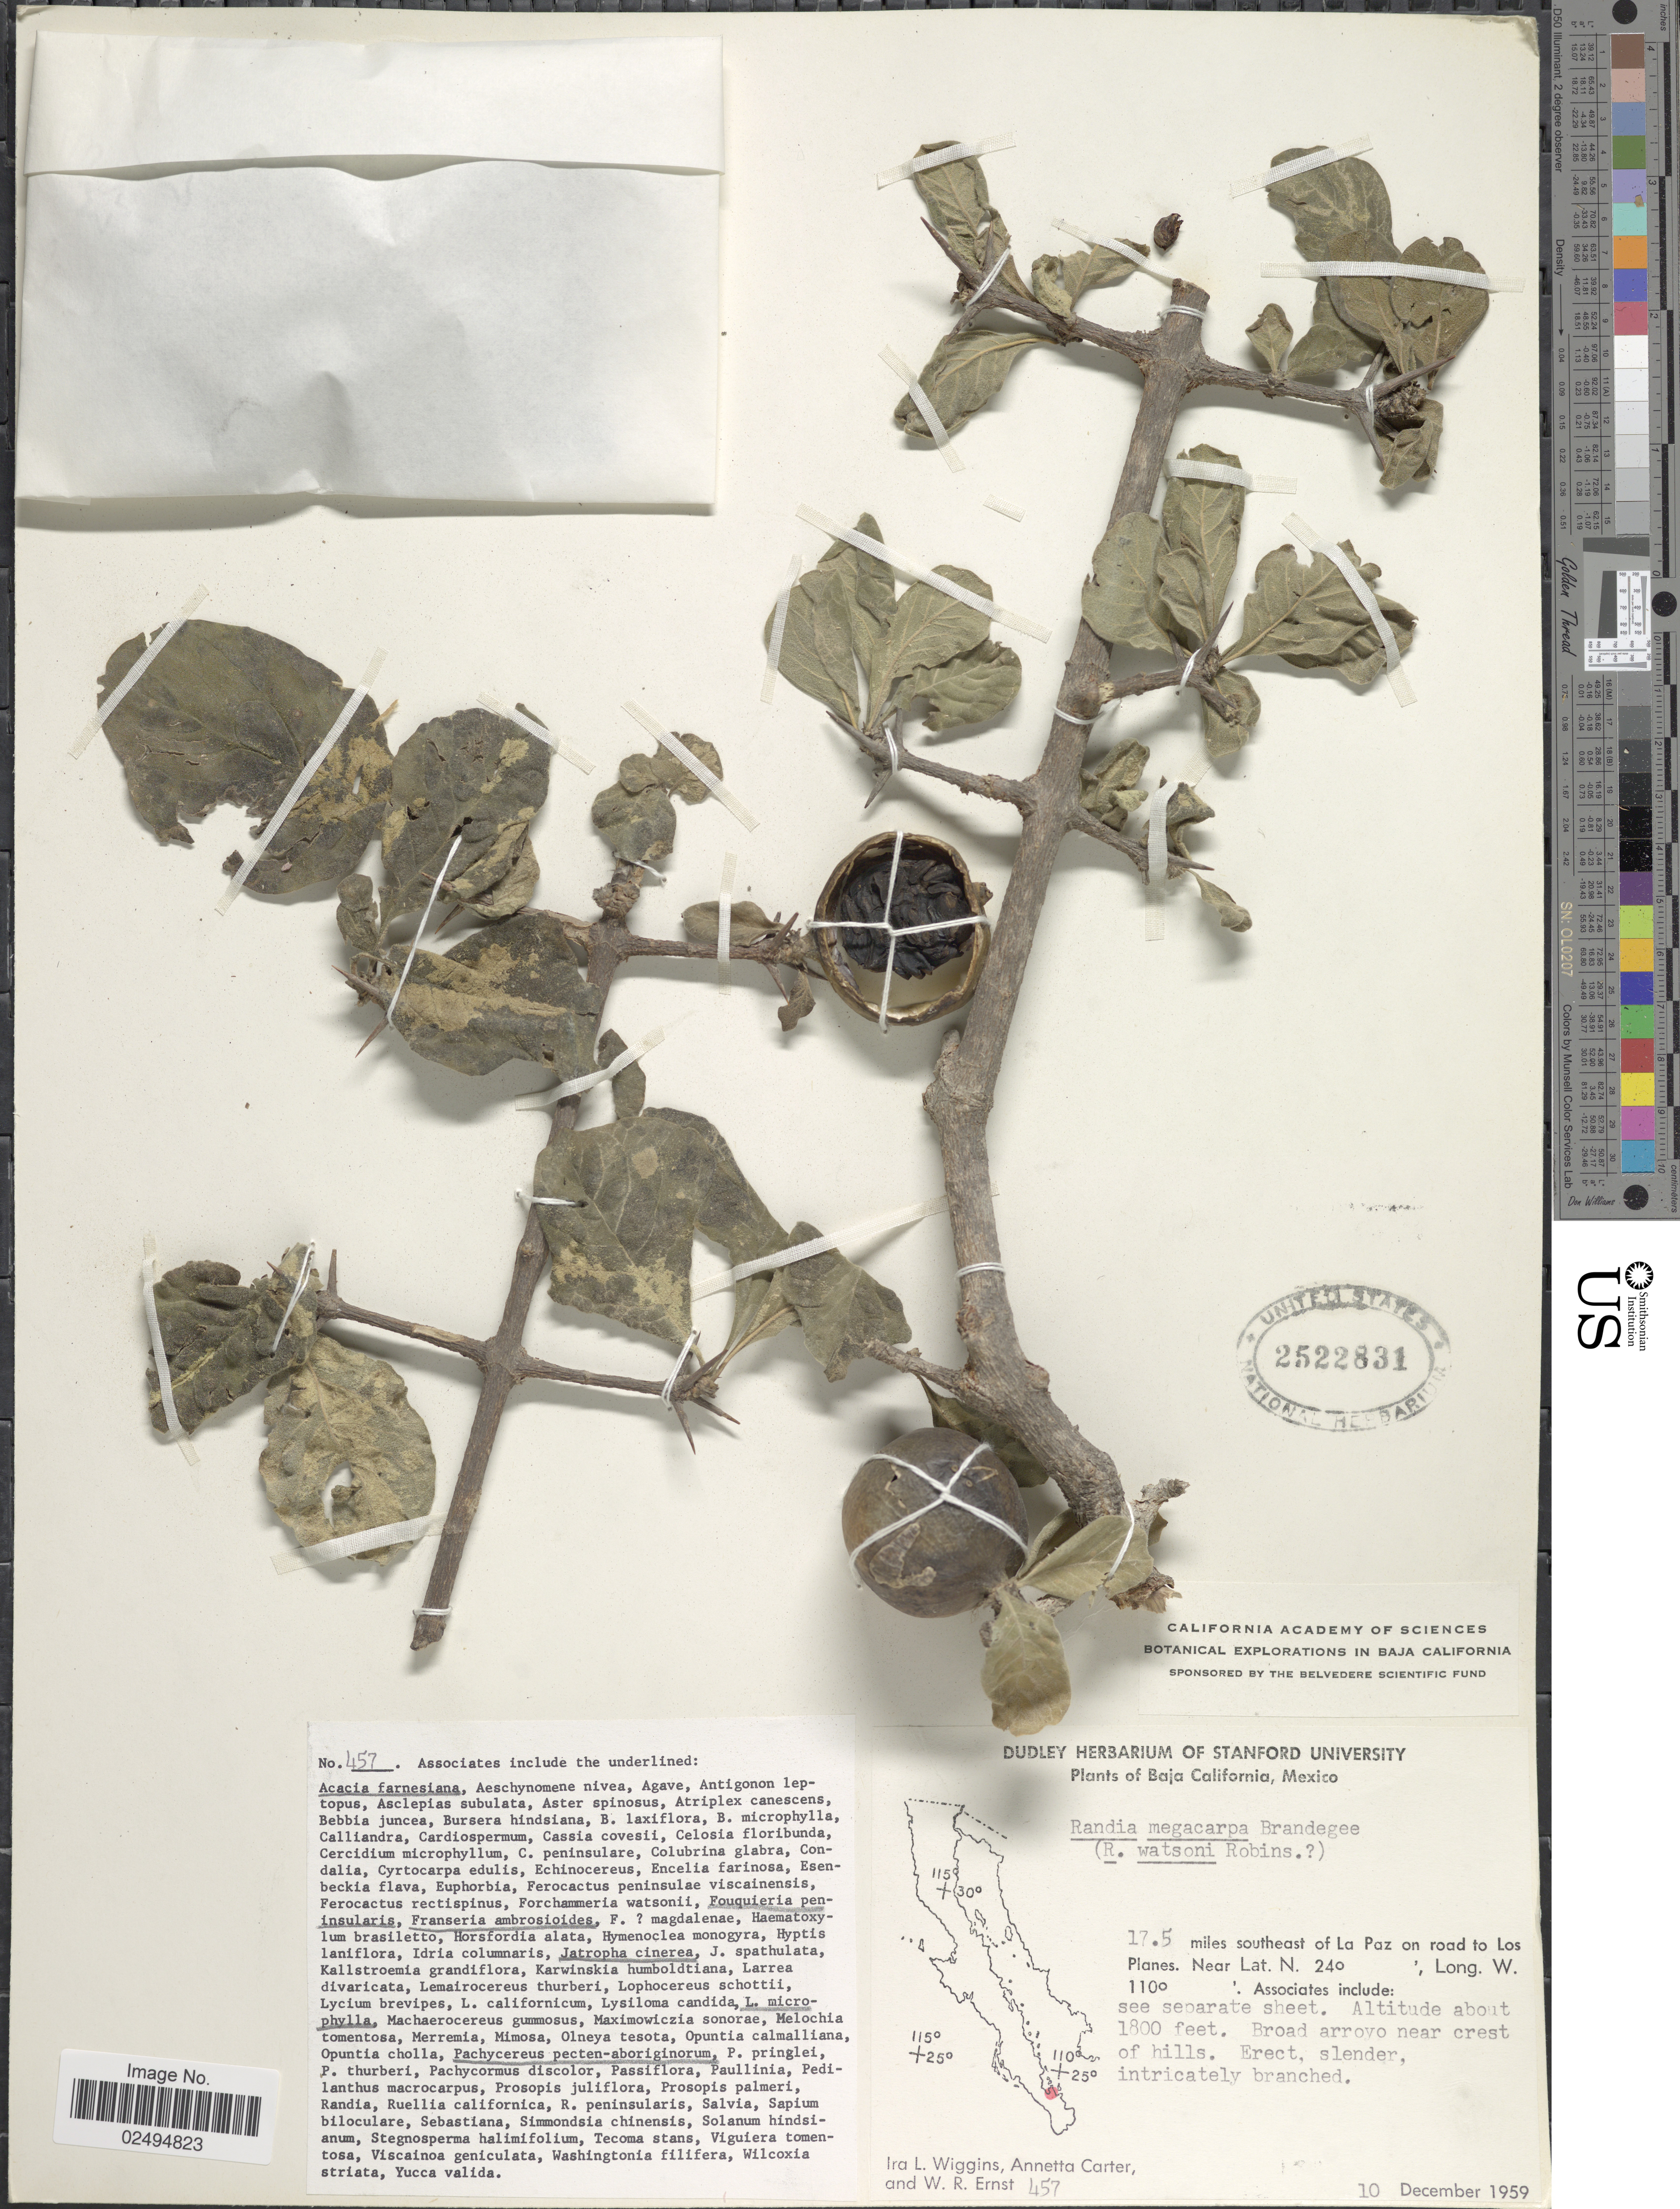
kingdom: Plantae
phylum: Tracheophyta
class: Magnoliopsida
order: Gentianales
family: Rubiaceae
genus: Randia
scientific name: Randia megacarpa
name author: Brandegee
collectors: I. L. Wiggins, A. Carter & W. R. Ernst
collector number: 457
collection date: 1959-12-10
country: Mexico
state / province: Baja California Sur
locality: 17.5 miles southeast of La Paz on road to Los Planos, broad arroyo near crest of hills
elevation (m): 549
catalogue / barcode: US 2522831